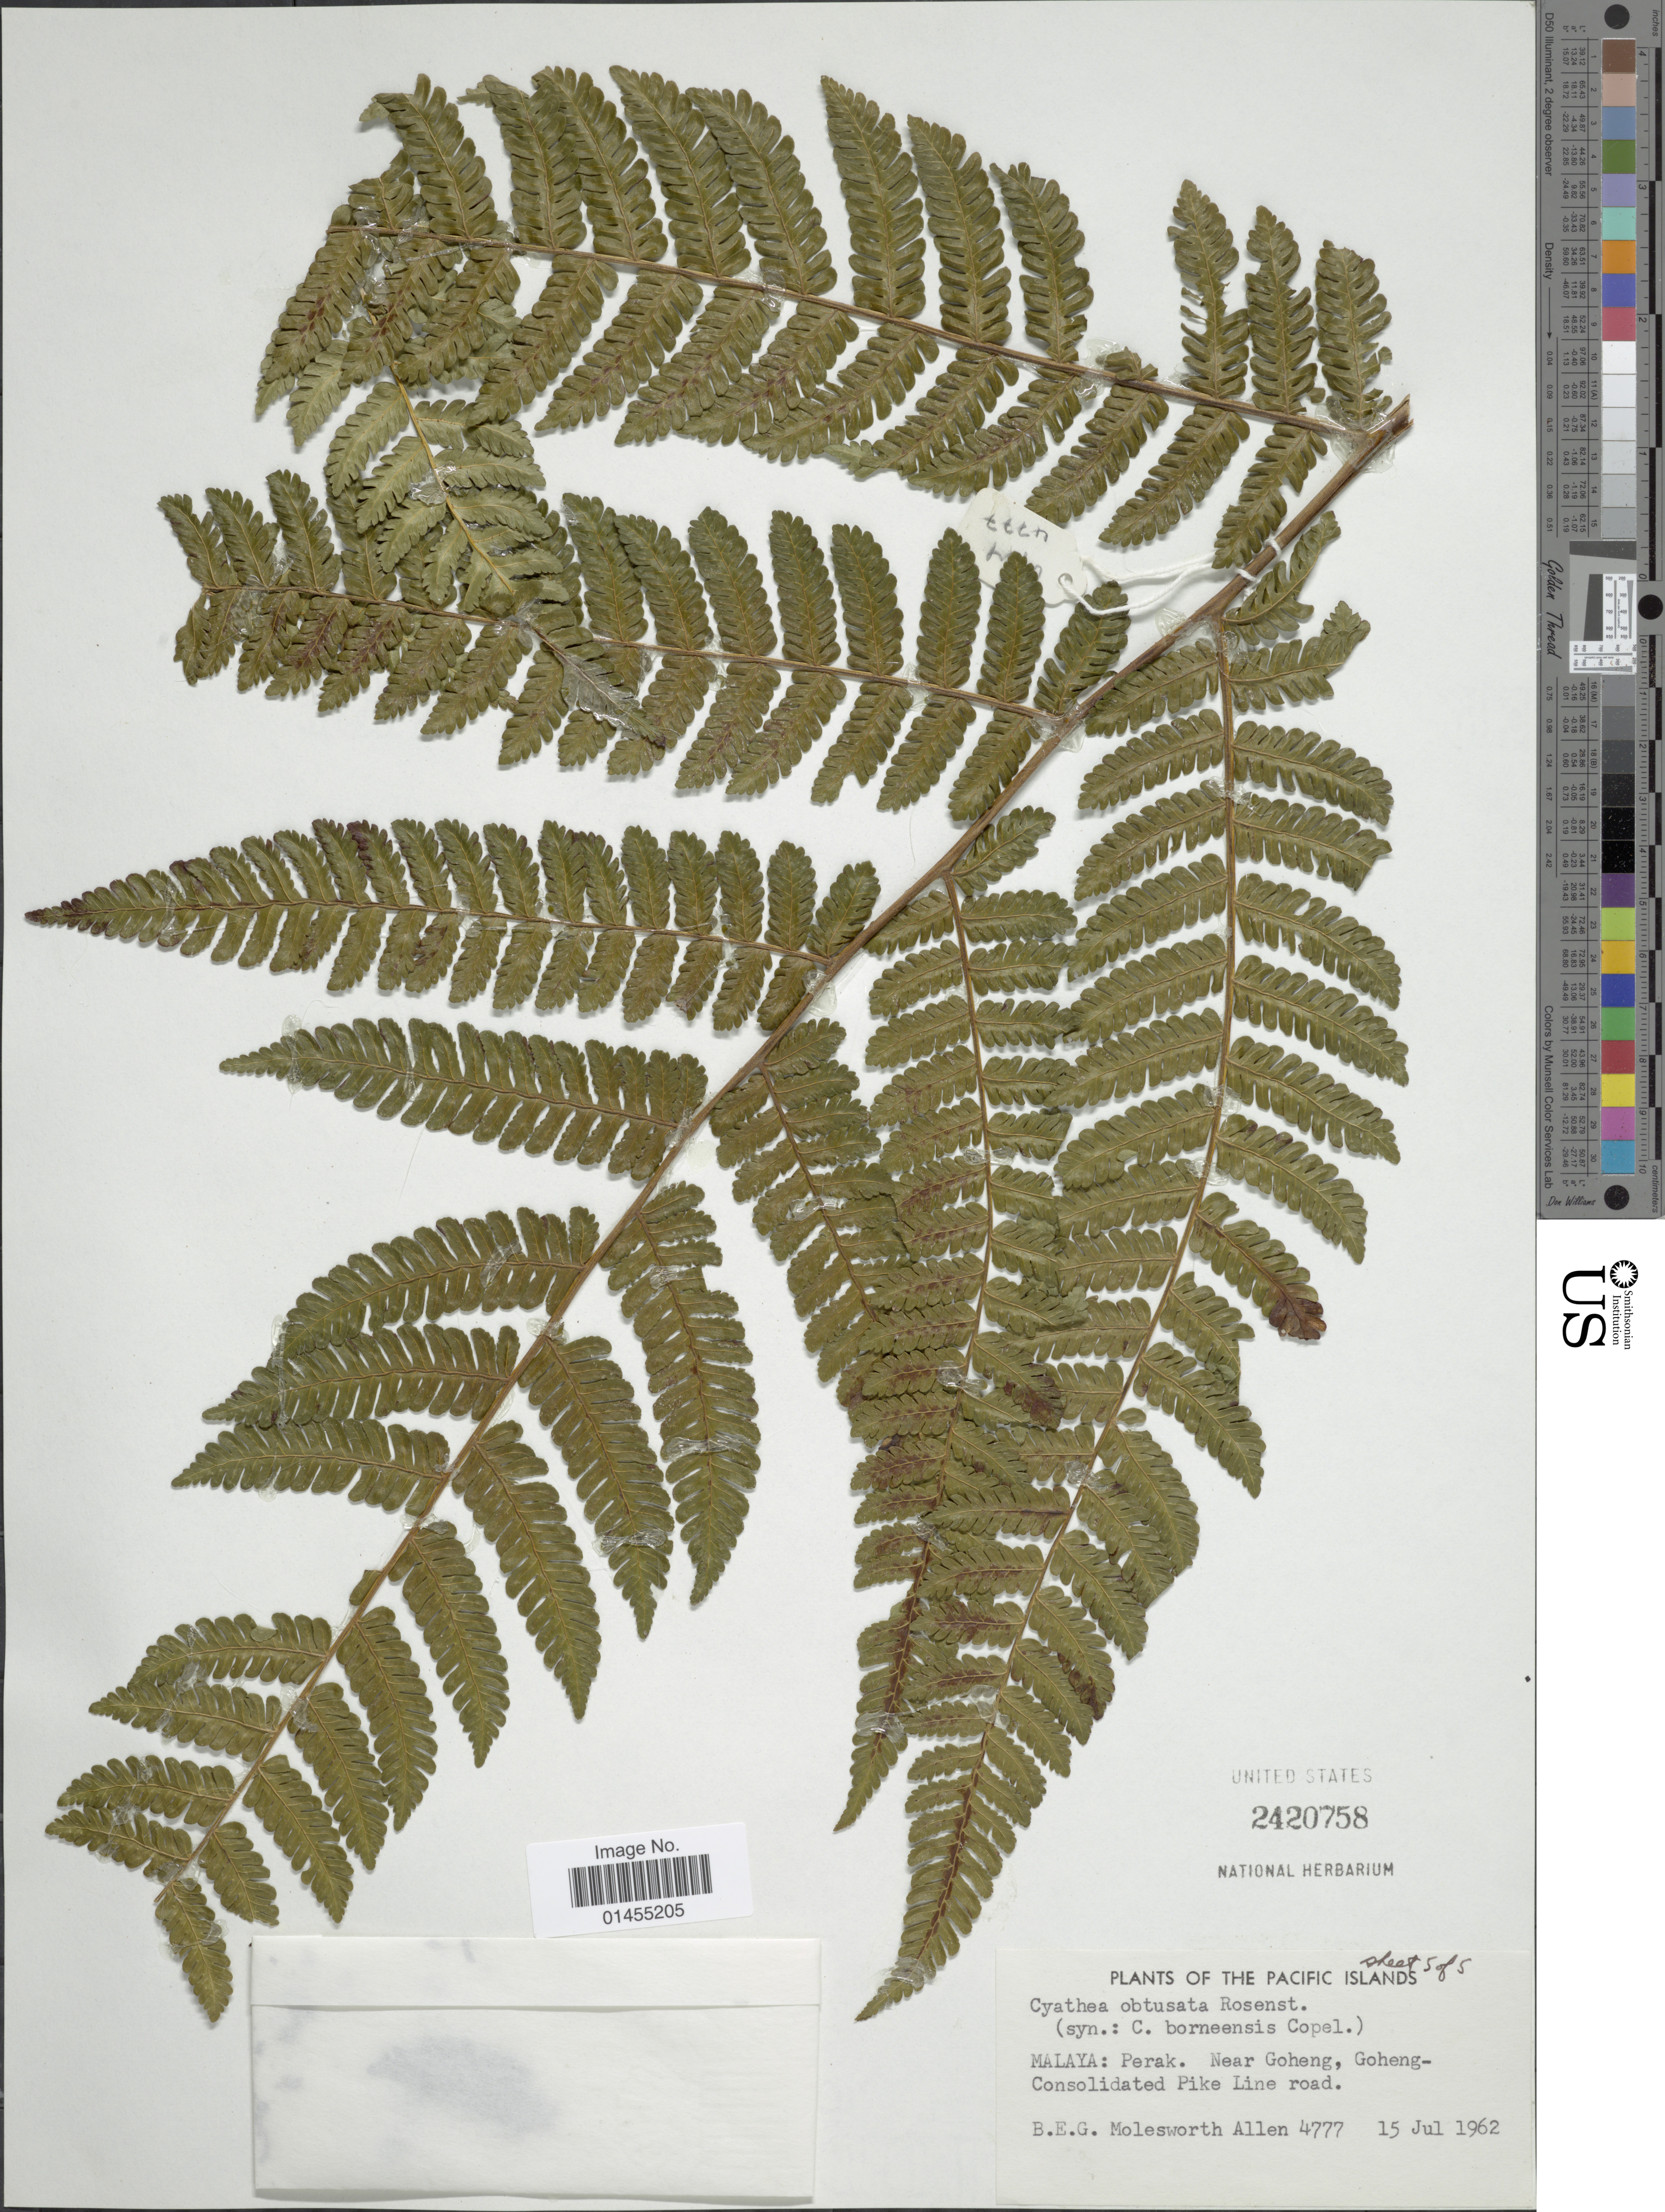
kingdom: Plantae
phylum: Tracheophyta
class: Polypodiopsida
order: Cyatheales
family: Cyatheaceae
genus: Alsophila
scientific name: Alsophila borneensis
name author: (Copel.) R.M. Tryon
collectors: B. E. G. Molesworth-Allen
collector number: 4777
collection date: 1962-07-15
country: Malaysia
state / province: Perak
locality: Malaya, The Pacific Islands, Near Goheng Goheng-Consildated Pike Line road.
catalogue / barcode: US 2420758